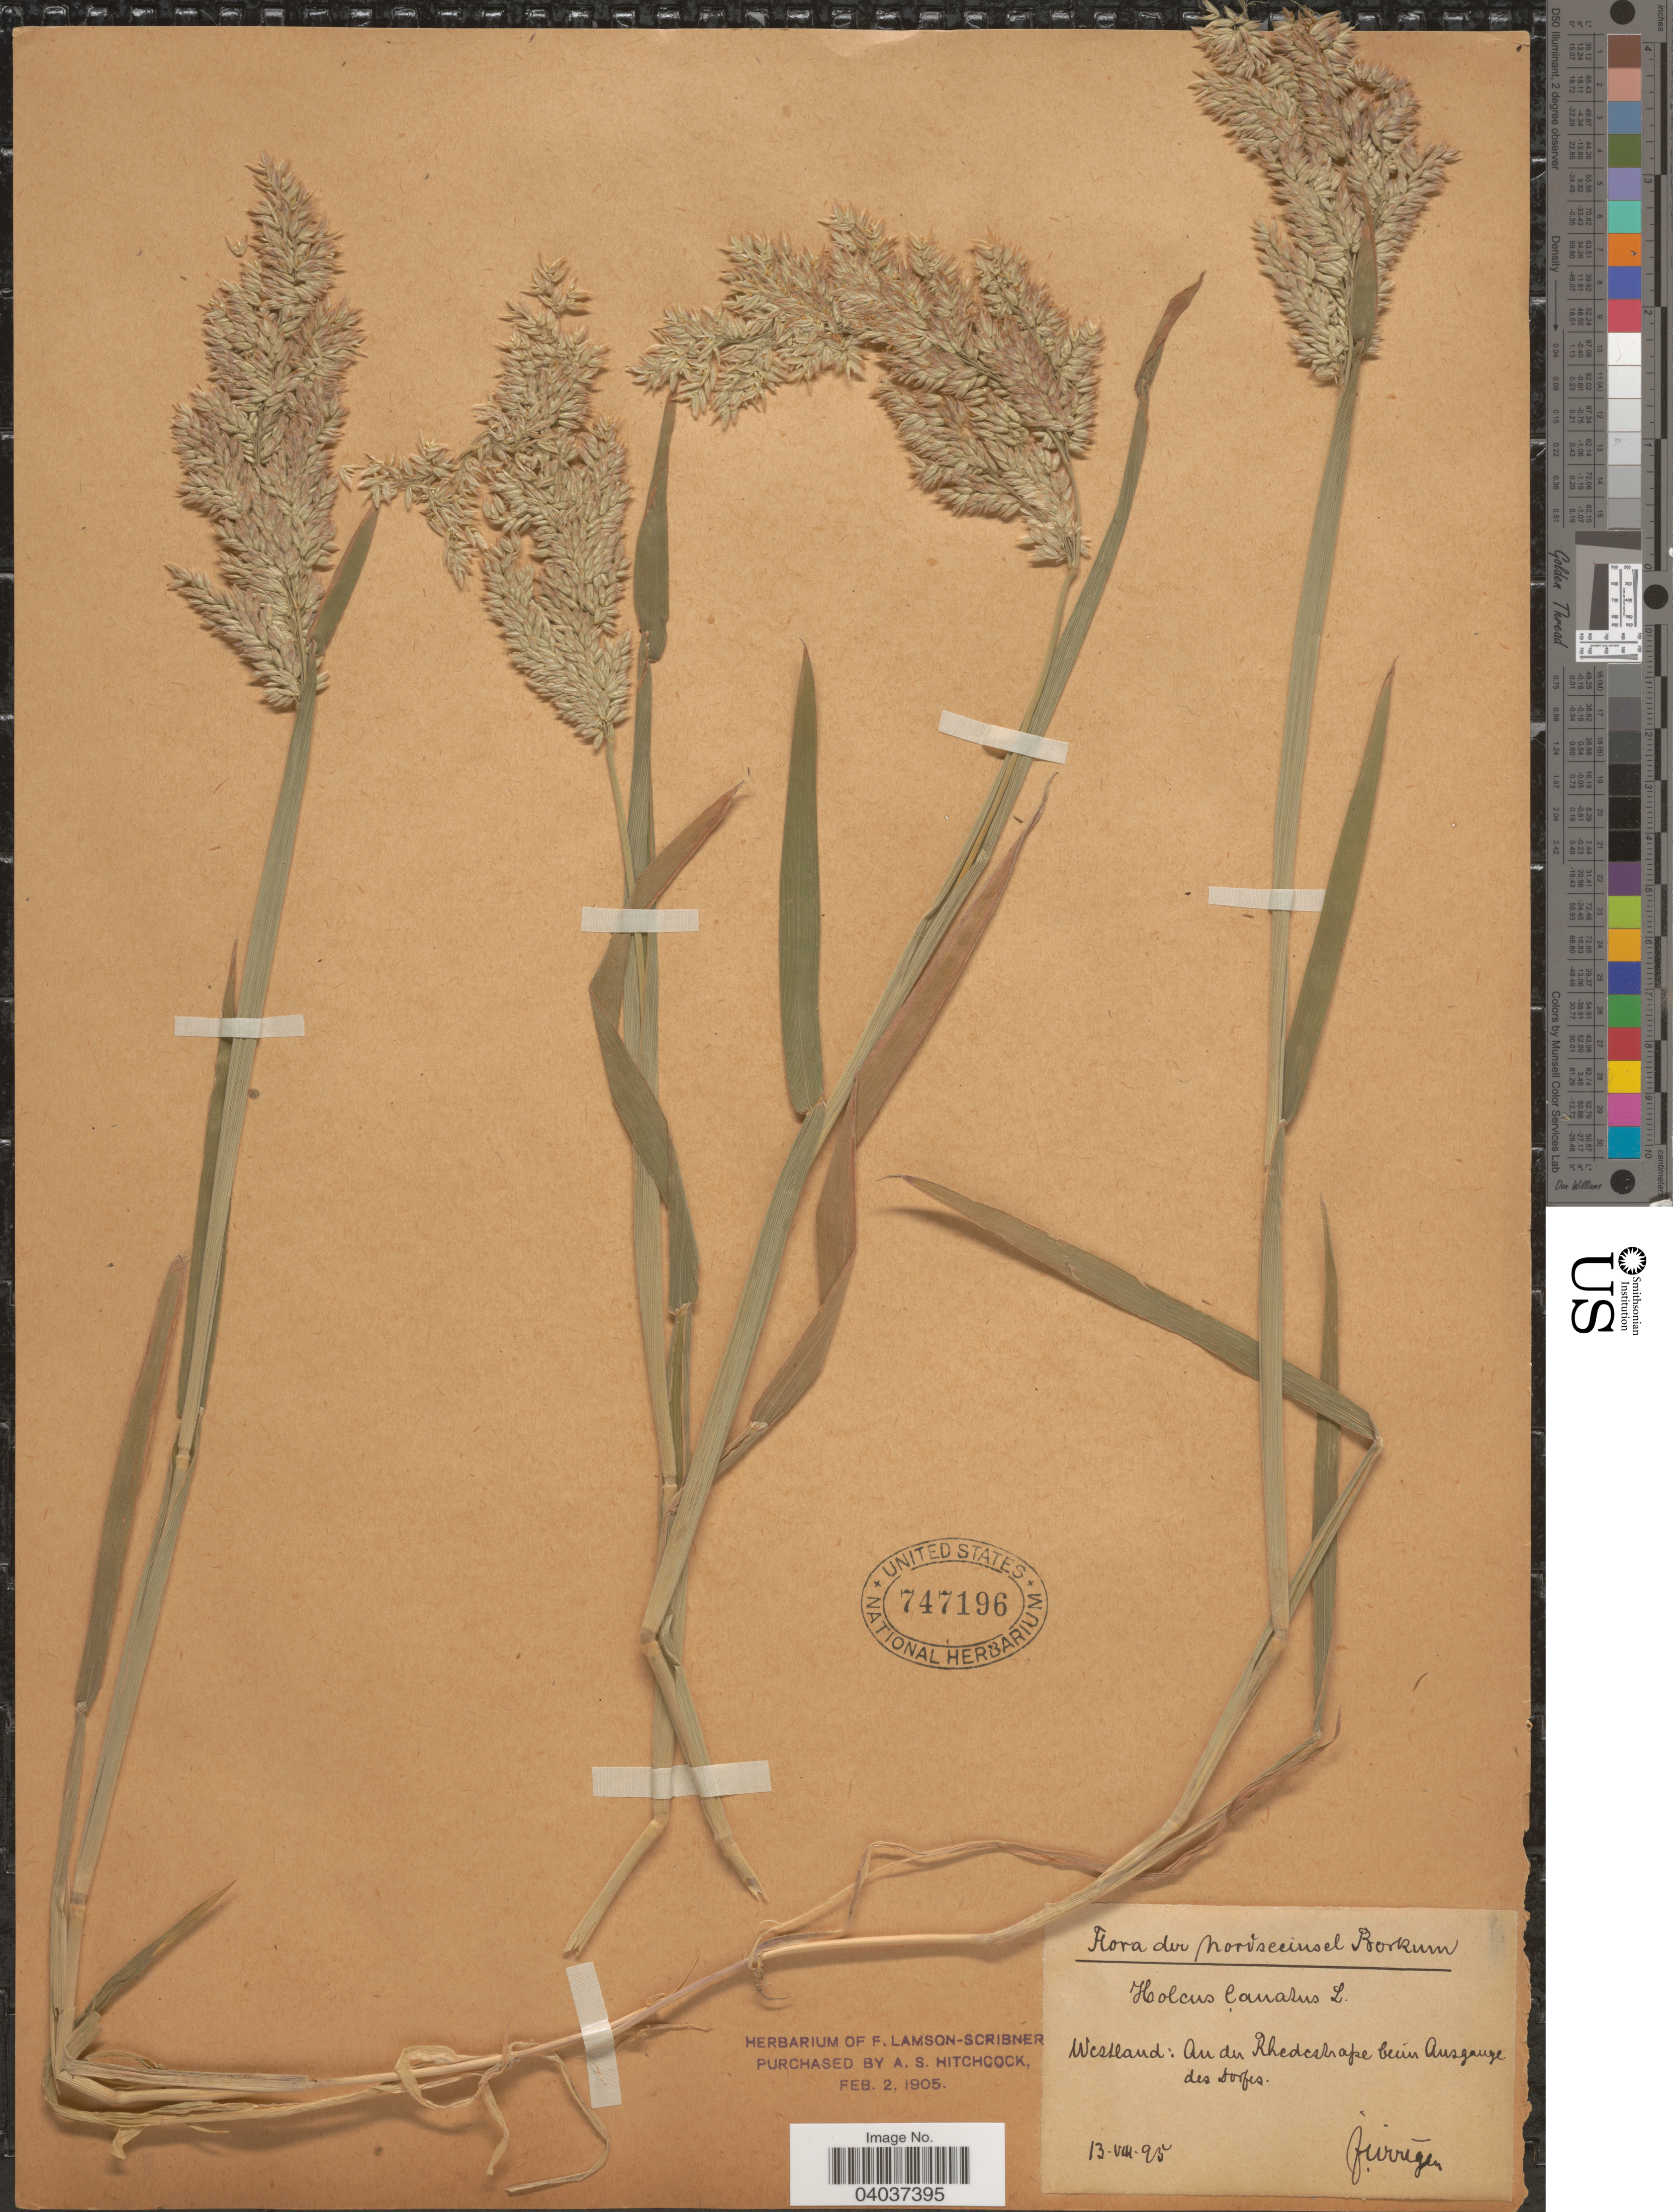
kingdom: Plantae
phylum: Tracheophyta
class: Liliopsida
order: Poales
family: Poaceae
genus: Holcus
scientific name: Holcus lanatus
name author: L.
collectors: F. Wirtgen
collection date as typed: Transcribed d/m/y: 13/8/95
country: Germany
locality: Nordseeinsel Borkum. Westland: An der Rhedestrasse beim Ausgange des dorfes.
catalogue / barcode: US 747196